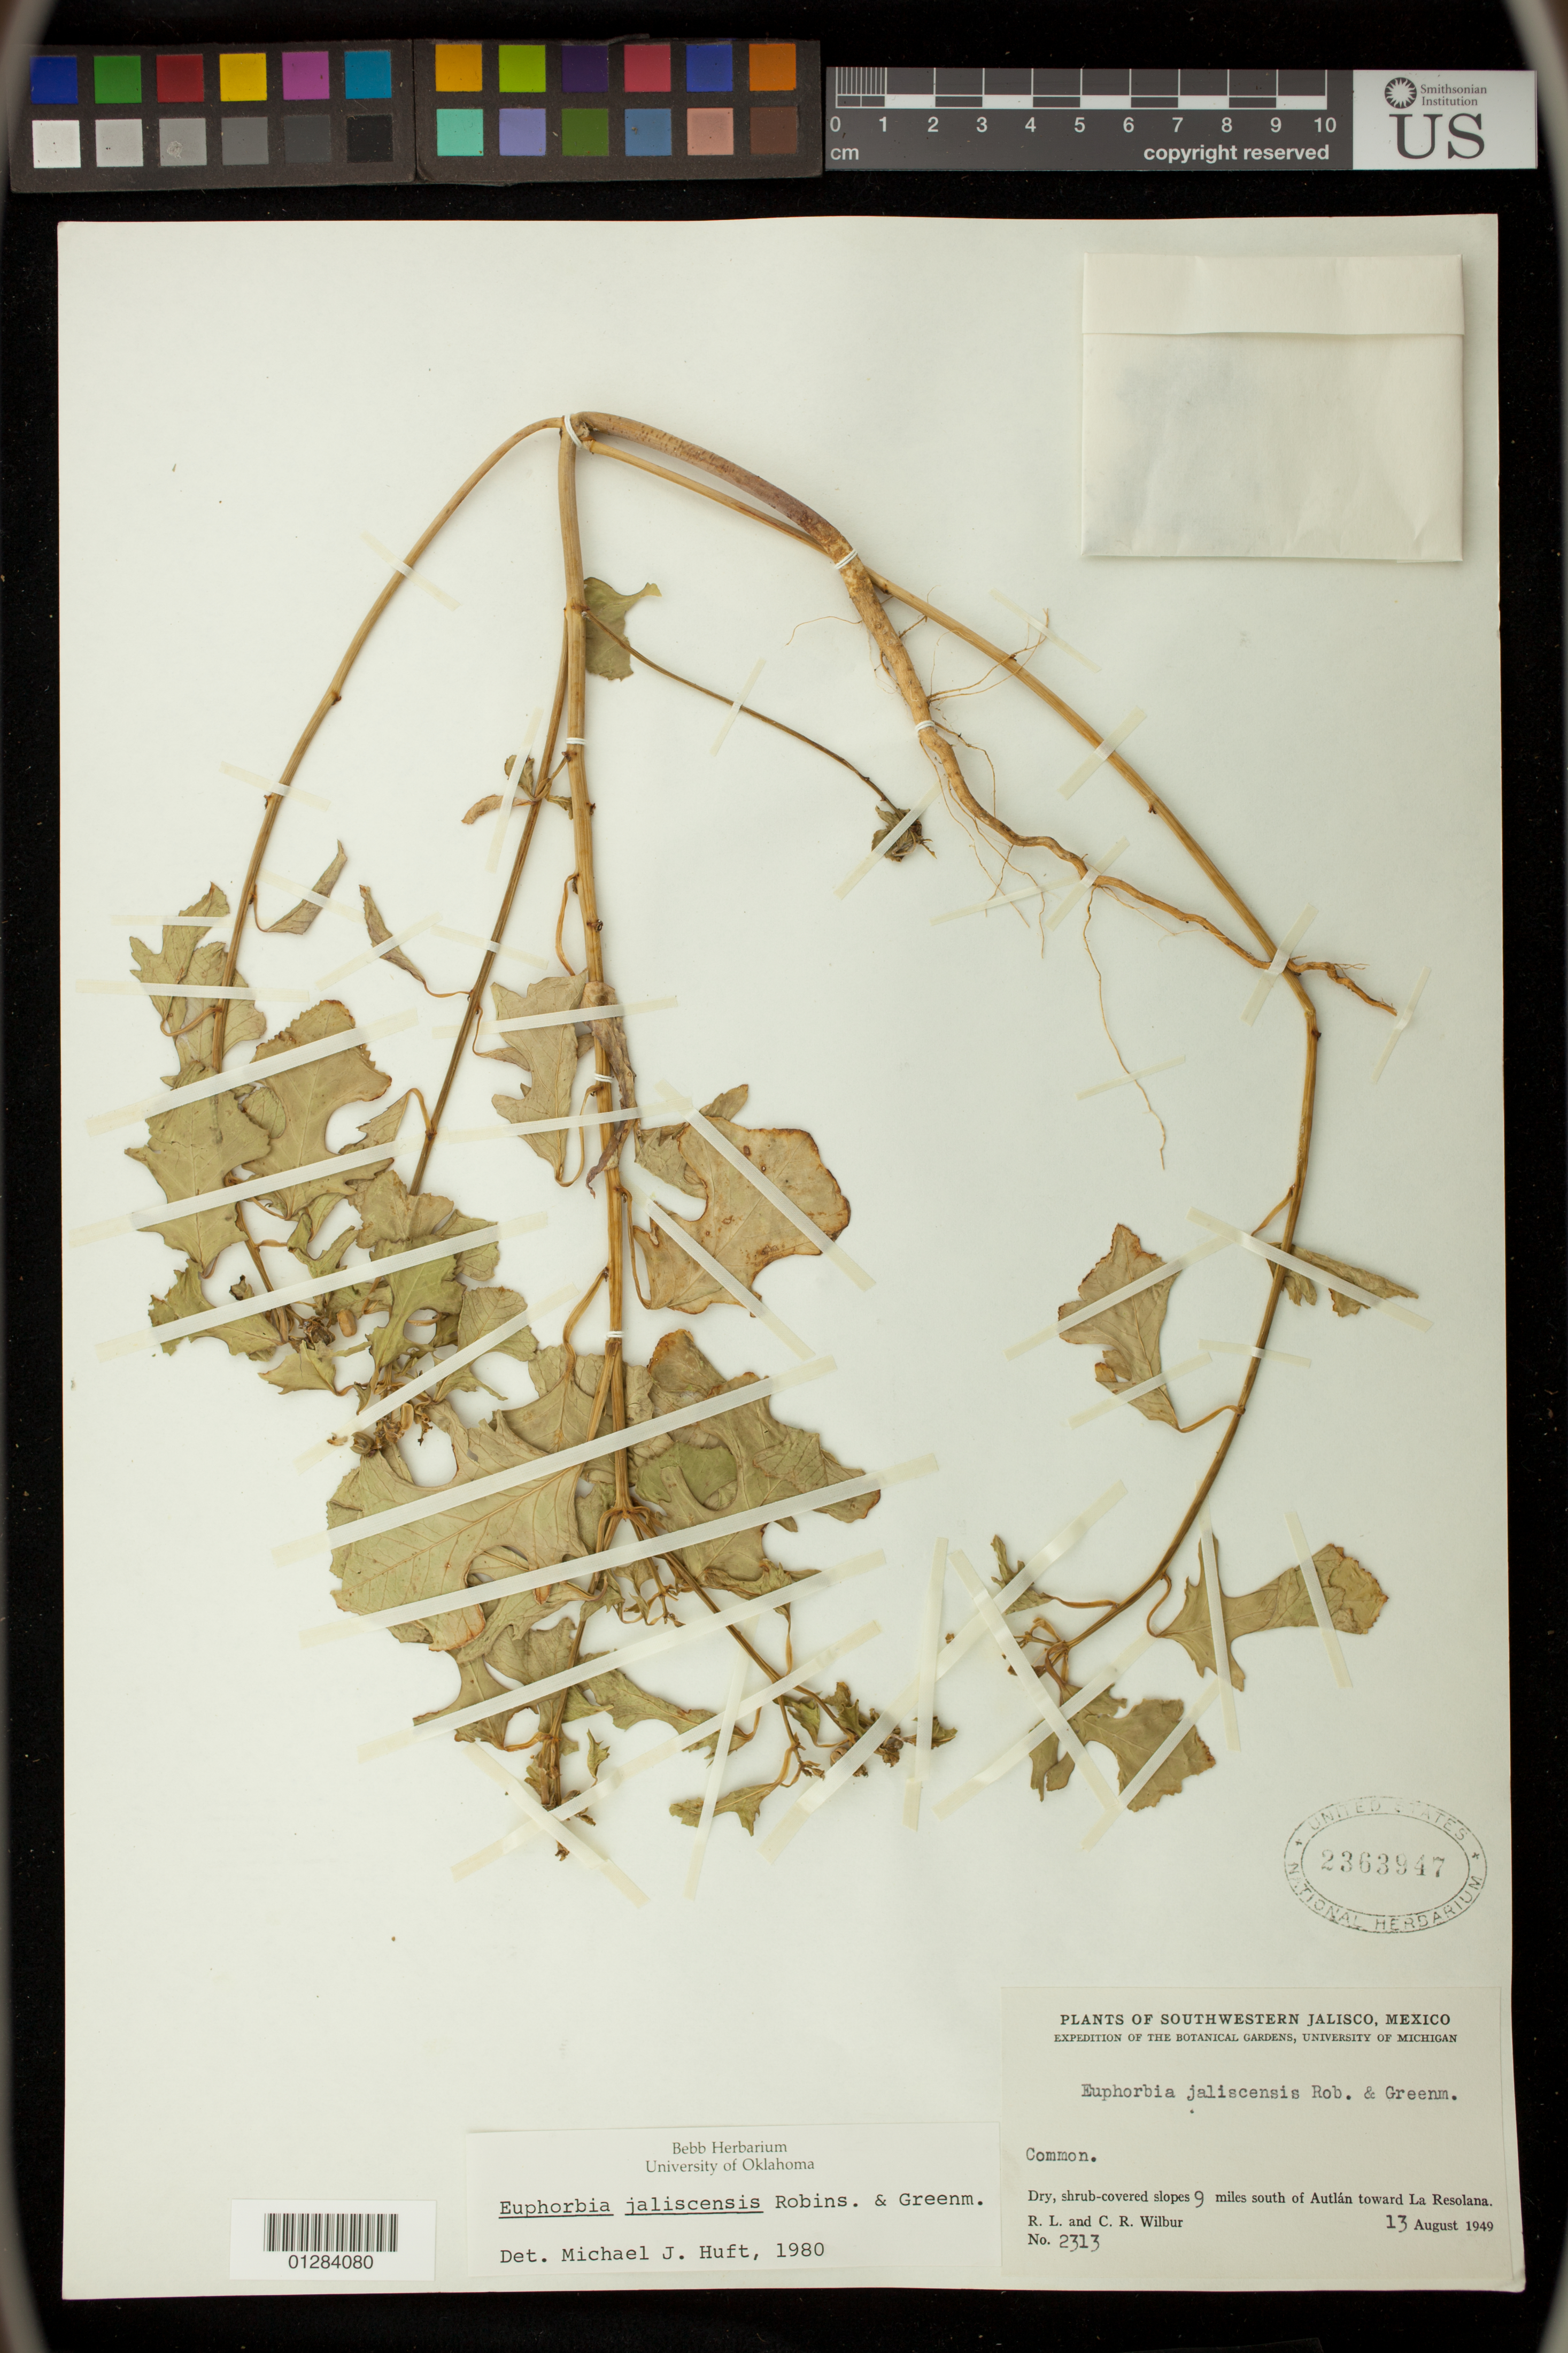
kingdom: Plantae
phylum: Tracheophyta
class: Magnoliopsida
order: Malpighiales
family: Euphorbiaceae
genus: Euphorbia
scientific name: Euphorbia jaliscensis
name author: B.L. Rob. & Greenm.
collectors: R. L. Wilbur & C. Wilbur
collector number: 2313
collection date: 1949-08-13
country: Mexico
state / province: Jalisco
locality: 9 miles south of Autlan toward La Resolana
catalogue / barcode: US 2363947